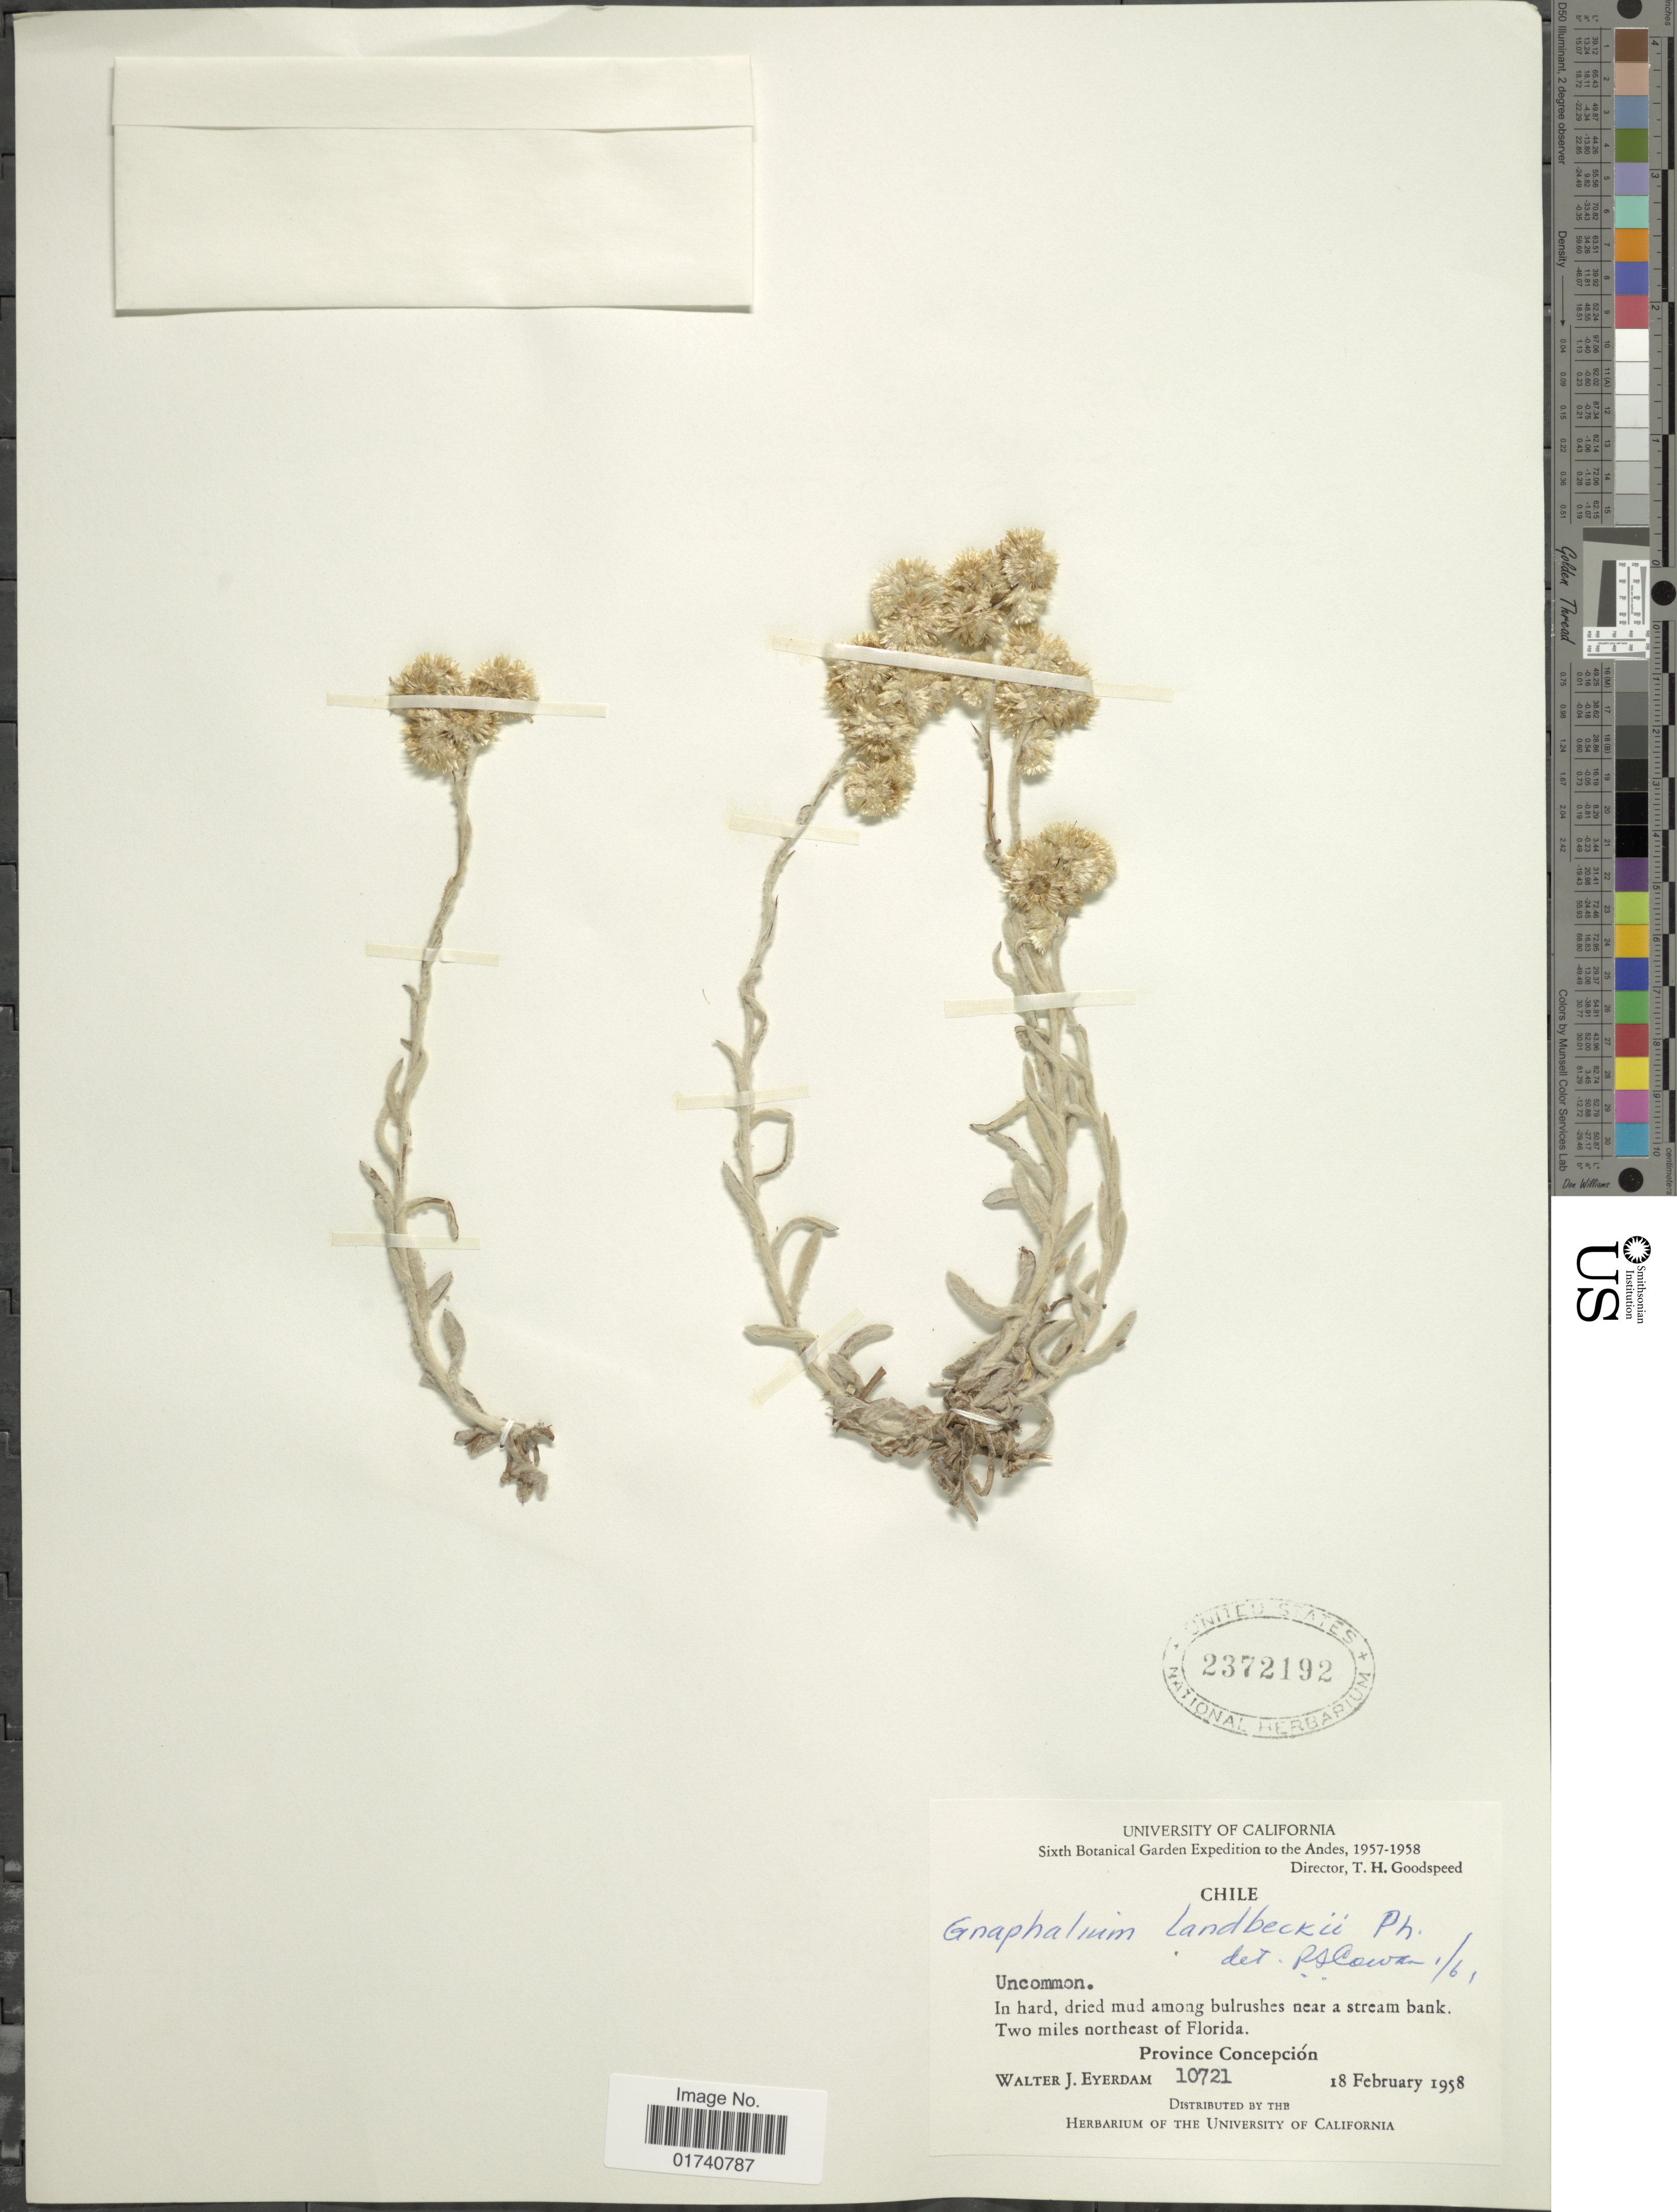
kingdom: Plantae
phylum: Tracheophyta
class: Magnoliopsida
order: Asterales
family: Asteraceae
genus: Pseudognaphalium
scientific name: Pseudognaphalium landbeckii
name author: (Phil.) Anderb.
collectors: W. J. Eyerdam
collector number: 10721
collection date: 1958-02-18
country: Chile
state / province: Bio-Bío (VIII)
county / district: Concepción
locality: Two miles northeast of Florida. Province Concepcion.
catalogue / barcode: US 2372192